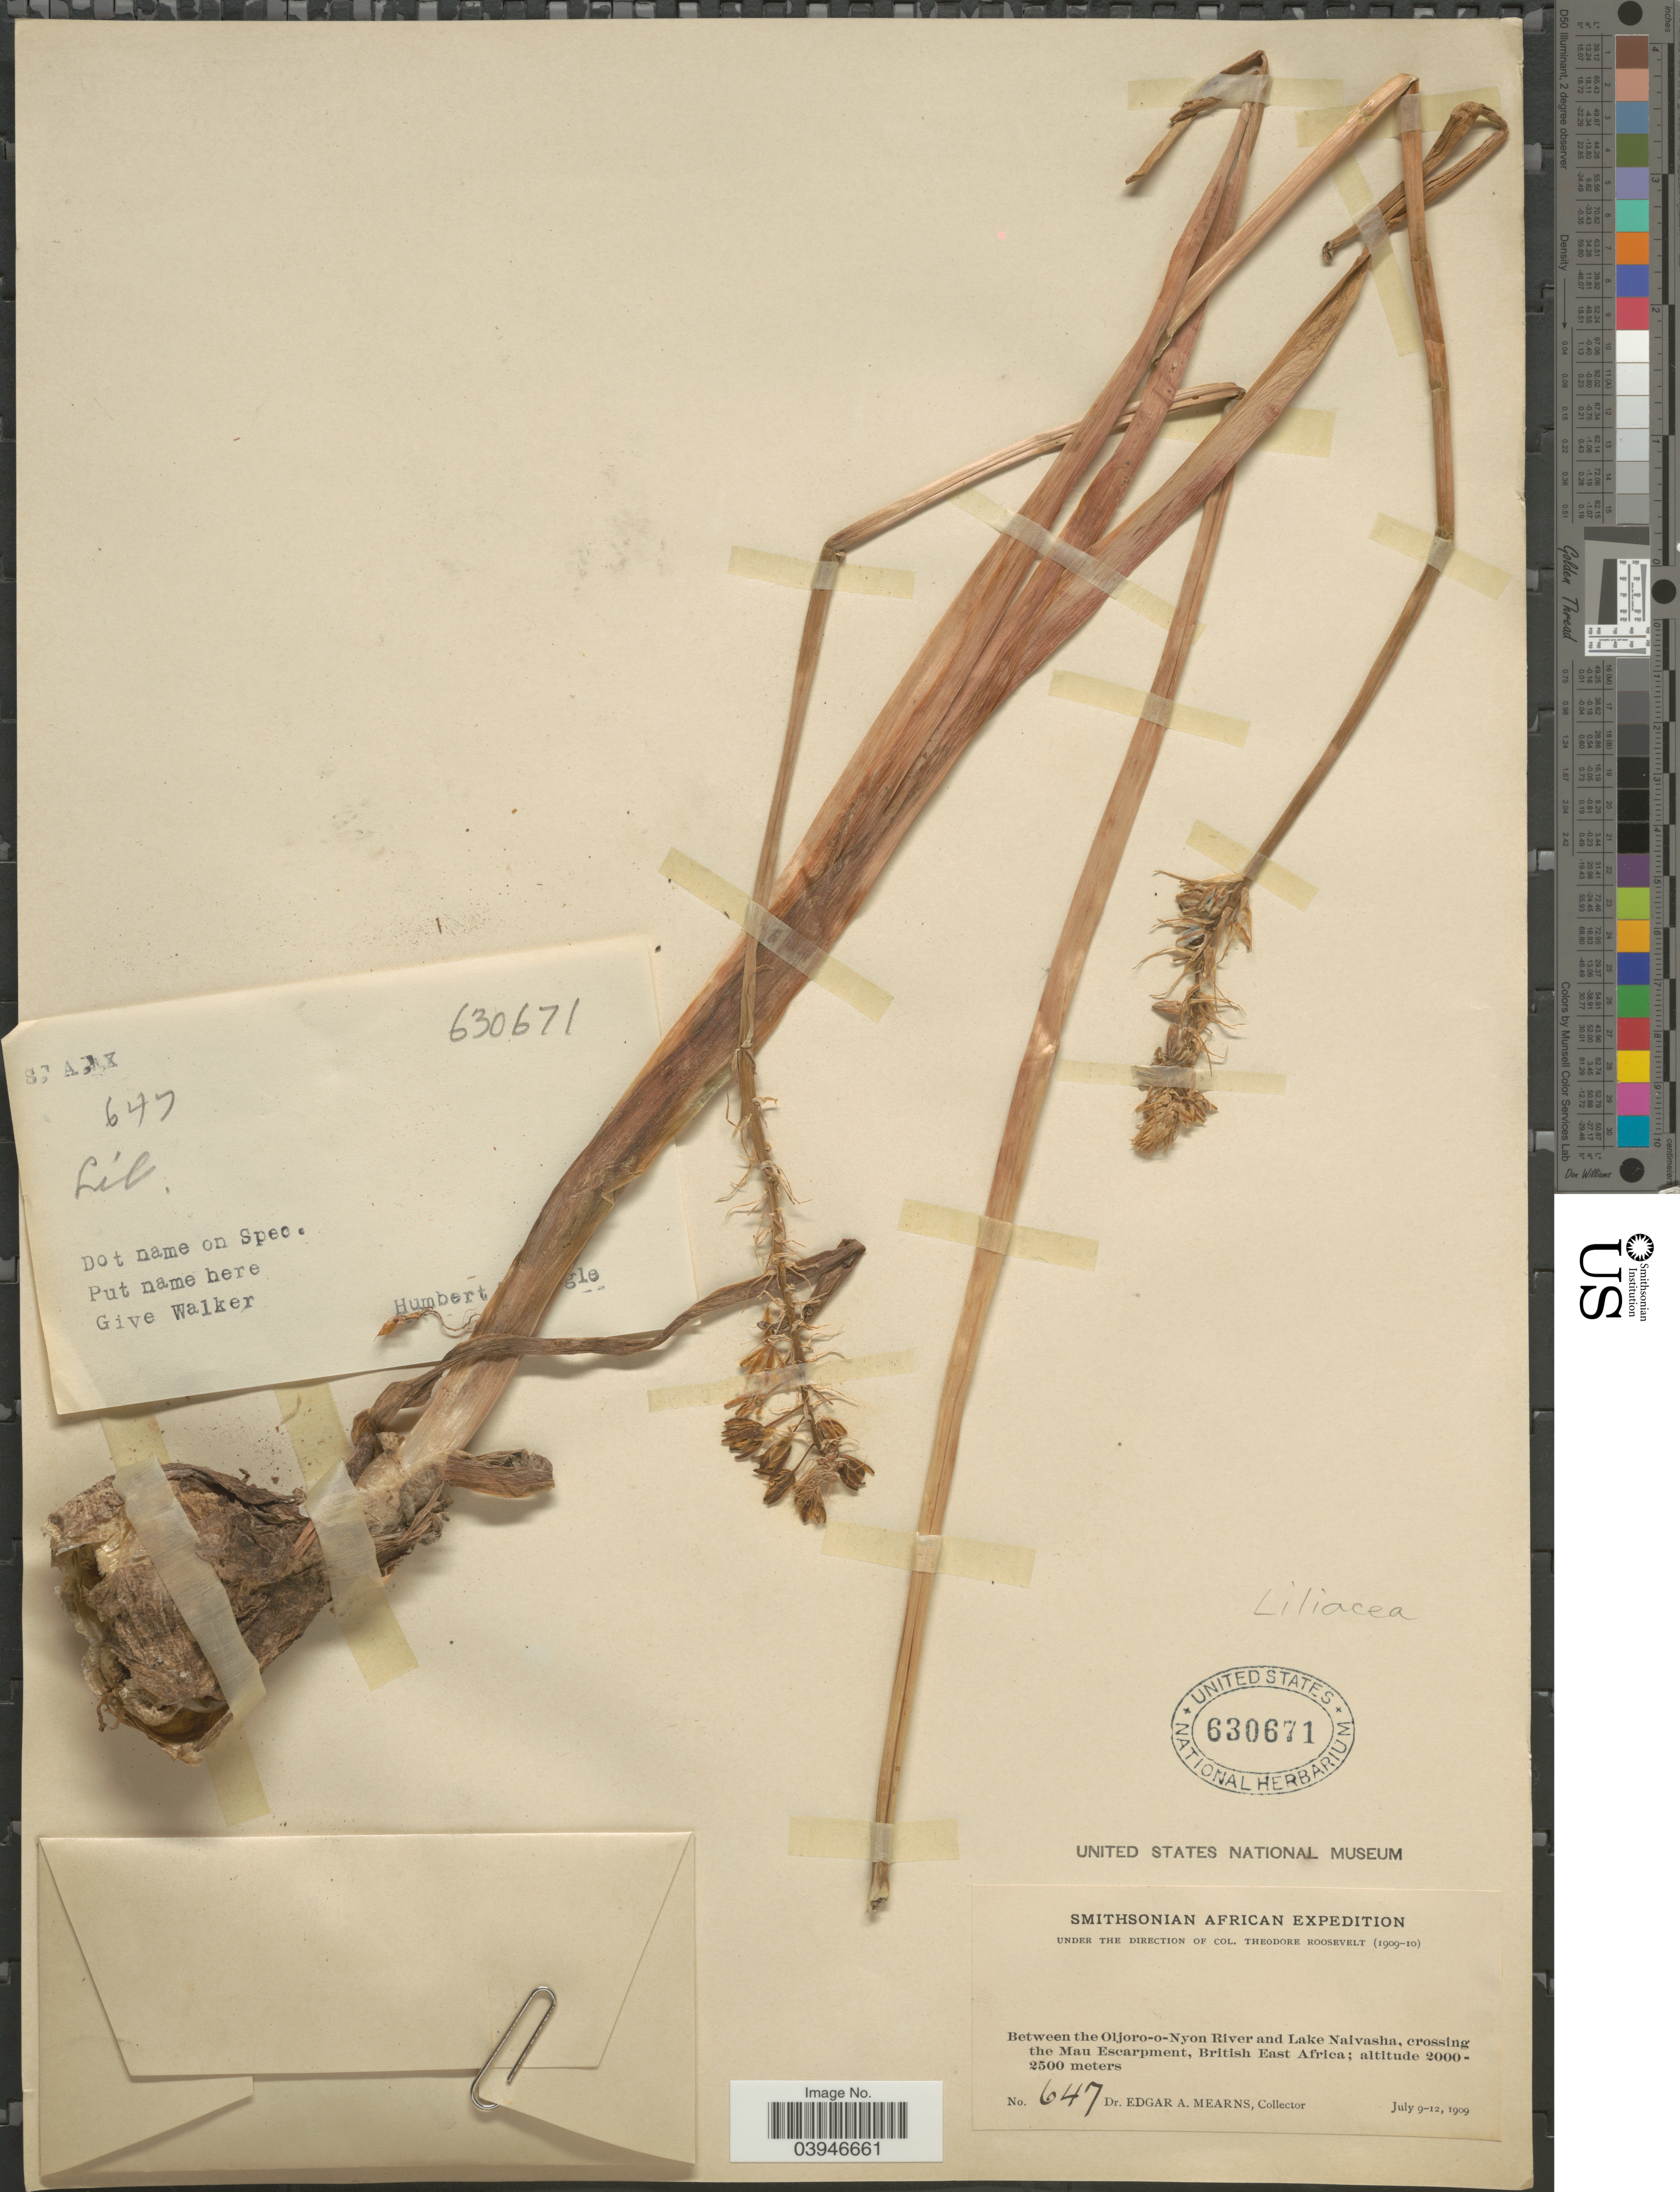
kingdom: Plantae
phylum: Tracheophyta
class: Liliopsida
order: Liliales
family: Liliaceae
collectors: E. A. Mearns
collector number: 647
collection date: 1909-07-09/1909-07-12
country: Kenya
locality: Between the Oljoro-o-Nyon River and Lake Naivasha, crossing the Mau Escarpment, British East Africa.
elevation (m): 2000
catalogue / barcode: US 630671